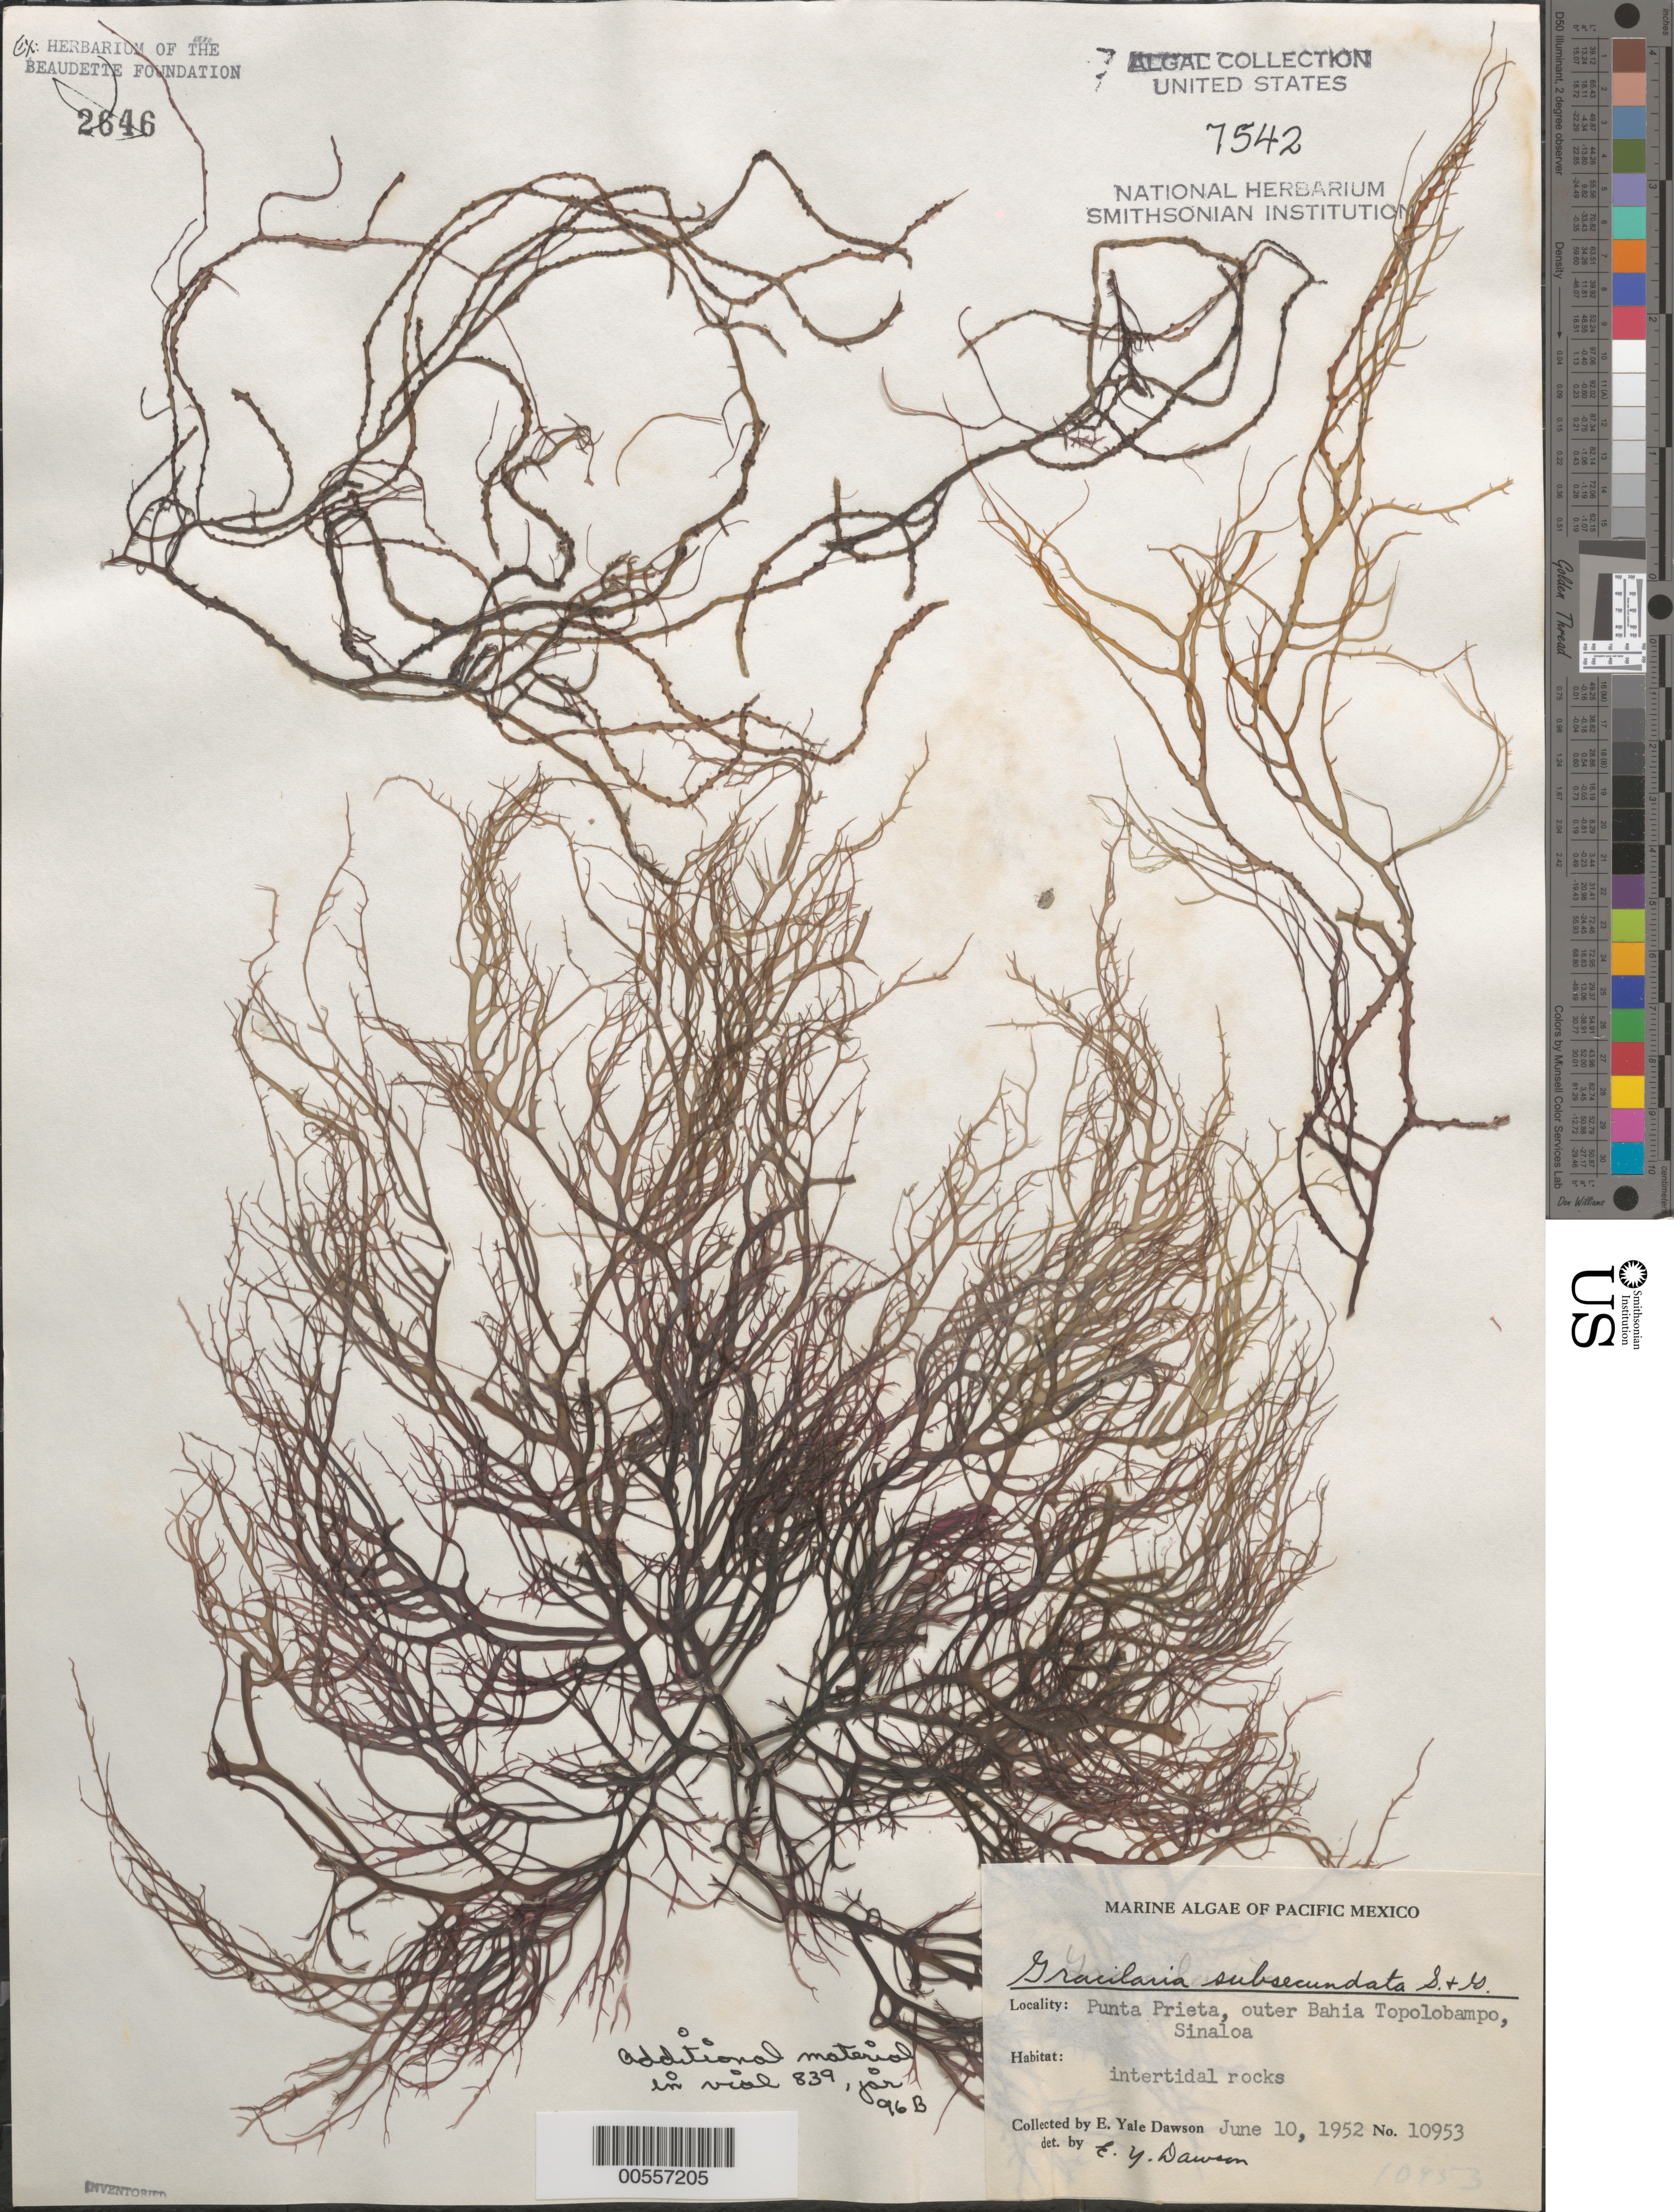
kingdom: Plantae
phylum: Rhodophyta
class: Florideophyceae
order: Gracilariales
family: Gracilariaceae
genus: Gracilaria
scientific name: Gracilaria subsecundata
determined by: Dawson, E. Y.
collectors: E. Y. Dawson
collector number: EYD 10953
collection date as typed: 10 Jun 1952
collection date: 1952-06-10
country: Mexico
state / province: Sinaloa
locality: Punta Prieta, outer Bahia Topolobampo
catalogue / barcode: US 7542